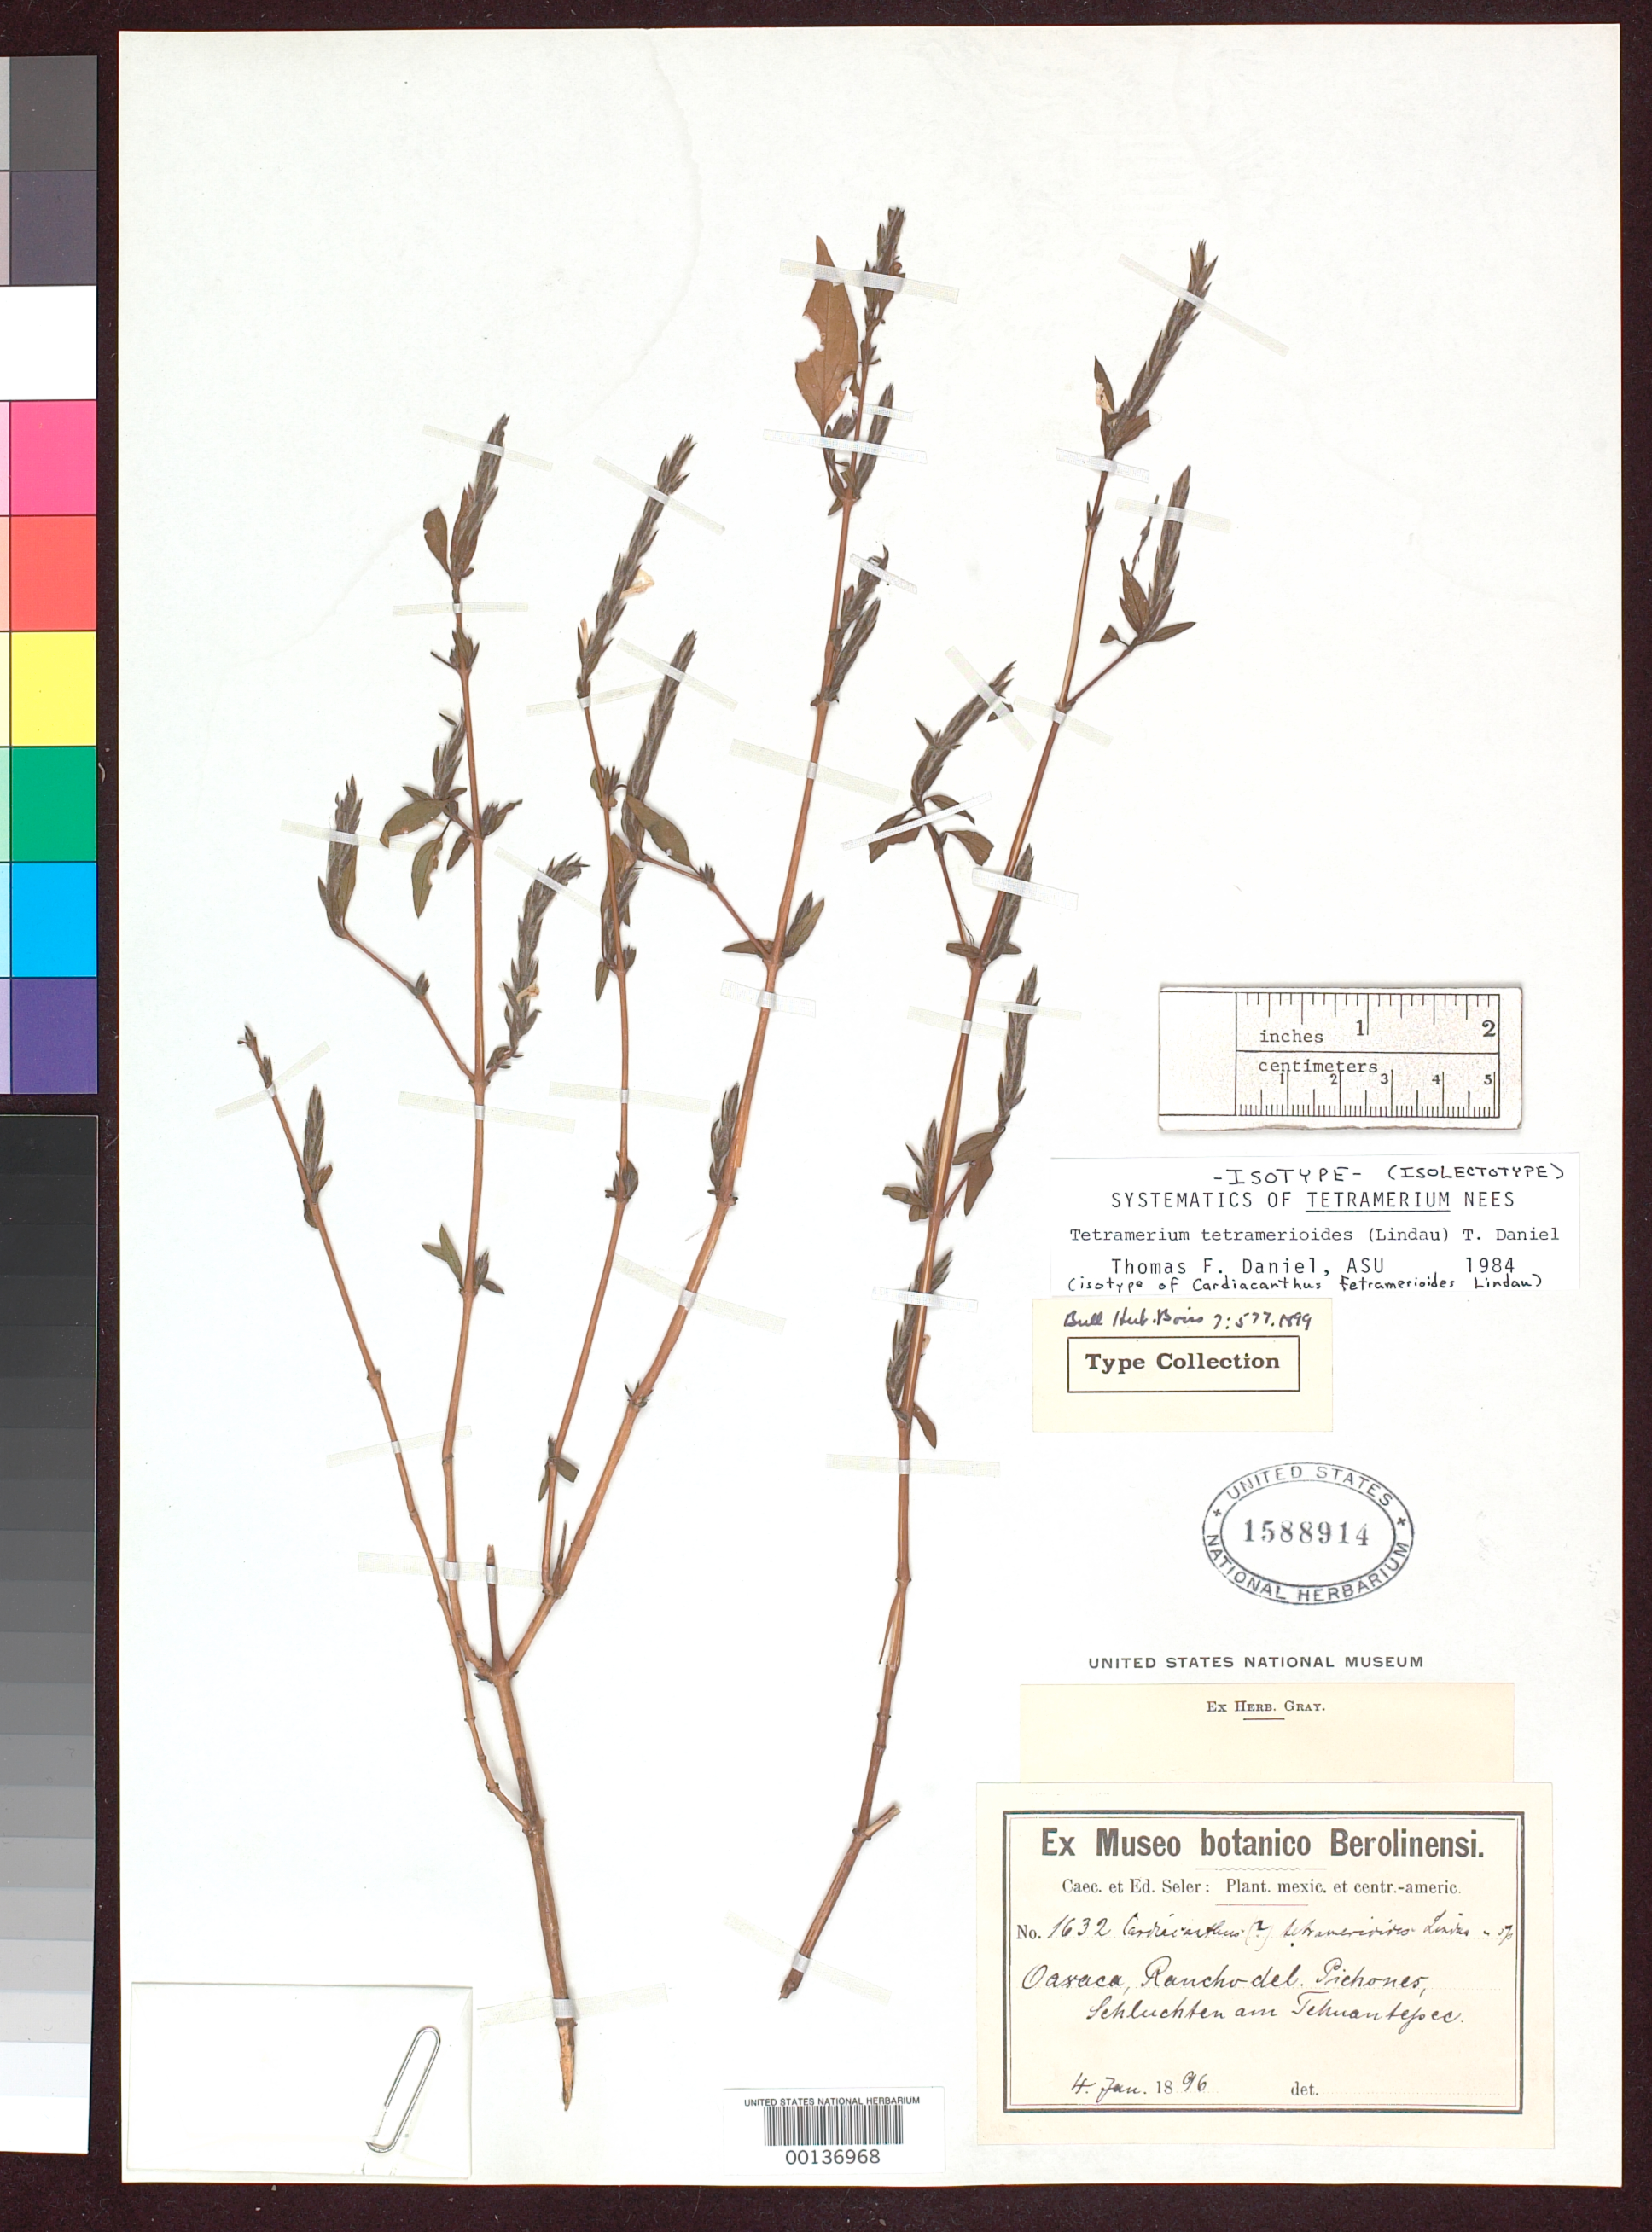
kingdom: Plantae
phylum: Tracheophyta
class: Magnoliopsida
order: Lamiales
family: Acanthaceae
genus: Cardiacanthus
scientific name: Cardiacanthus tetramerioides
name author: Lindau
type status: Isotype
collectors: E. Seler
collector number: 1632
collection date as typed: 04 Jan 1896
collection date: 1896-01-04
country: Mexico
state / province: Oaxaca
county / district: Yauhtepec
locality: Rancho de Los Pichones, Tehuantepec.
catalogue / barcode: US 1588914